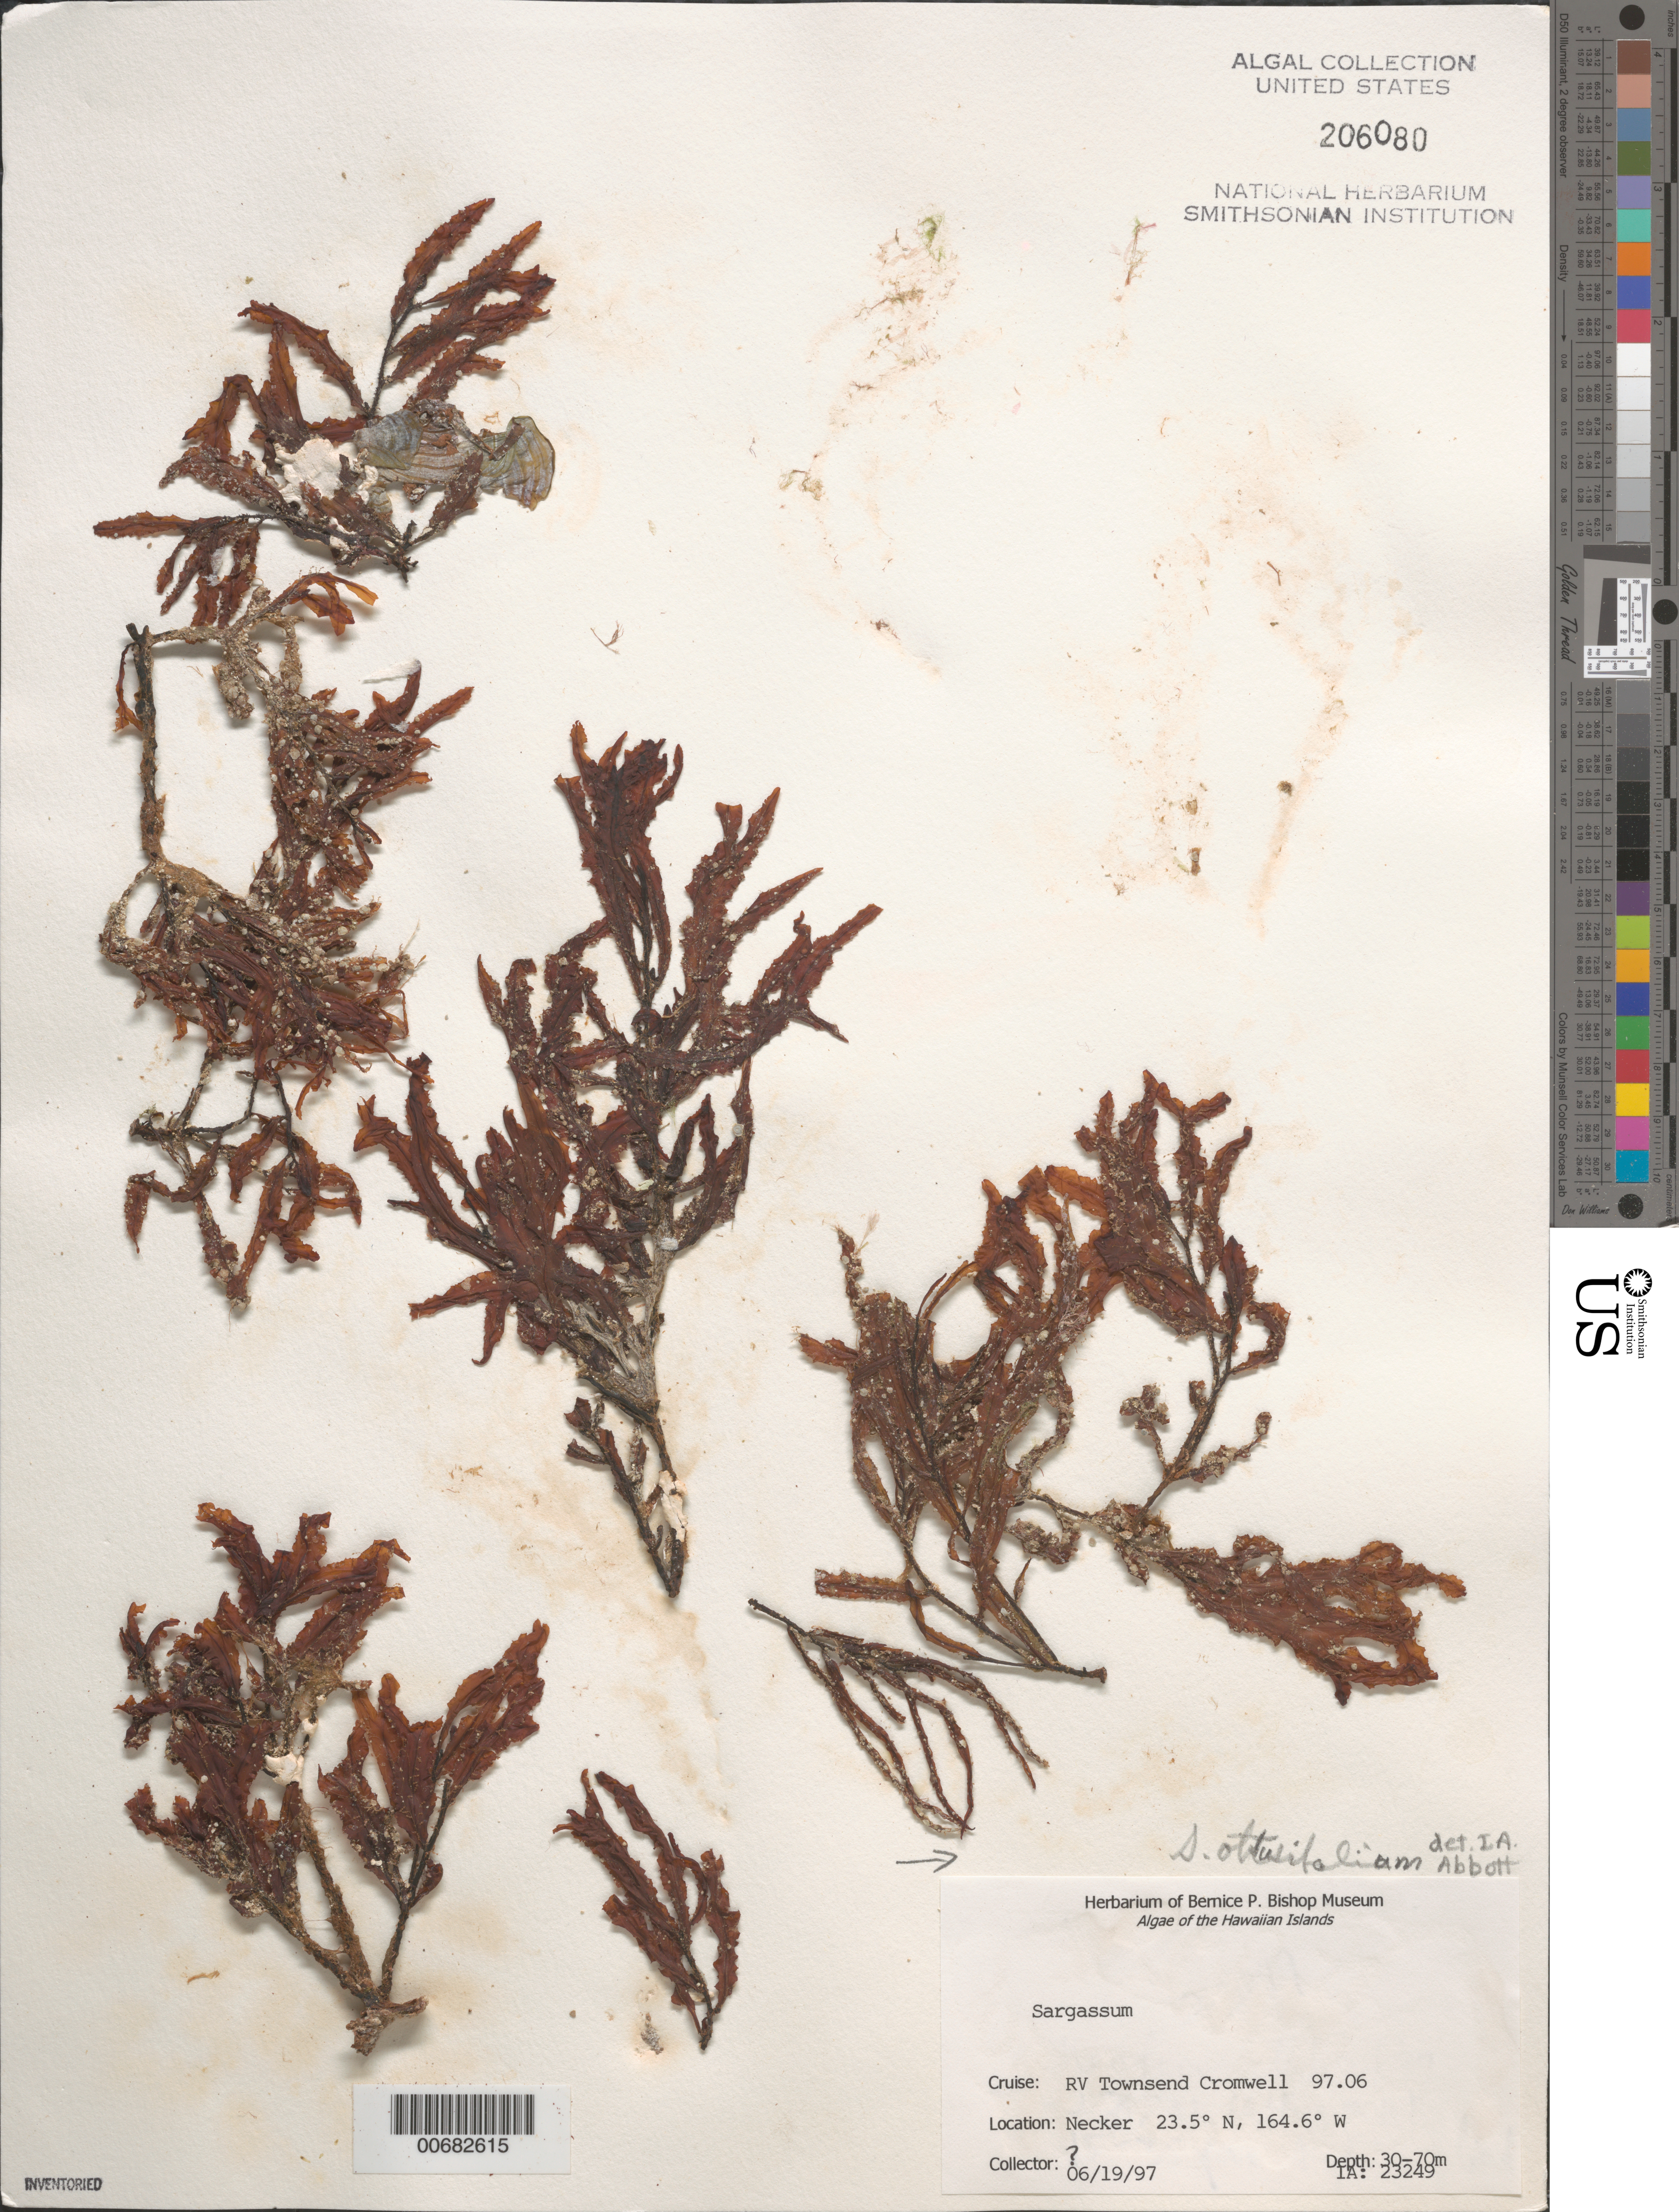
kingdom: Chromista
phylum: Ochrophyta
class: Phaeophyceae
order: Fucales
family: Sargassaceae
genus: Sargassum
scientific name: Sargassum obtusifolium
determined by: Abbott, Isabella A.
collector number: IAA 23249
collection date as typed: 19 Jun 1997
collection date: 1997-06-19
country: United States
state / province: Hawaii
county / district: Honolulu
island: Necker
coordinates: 23.5 N, 164.6 W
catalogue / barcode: US 206080